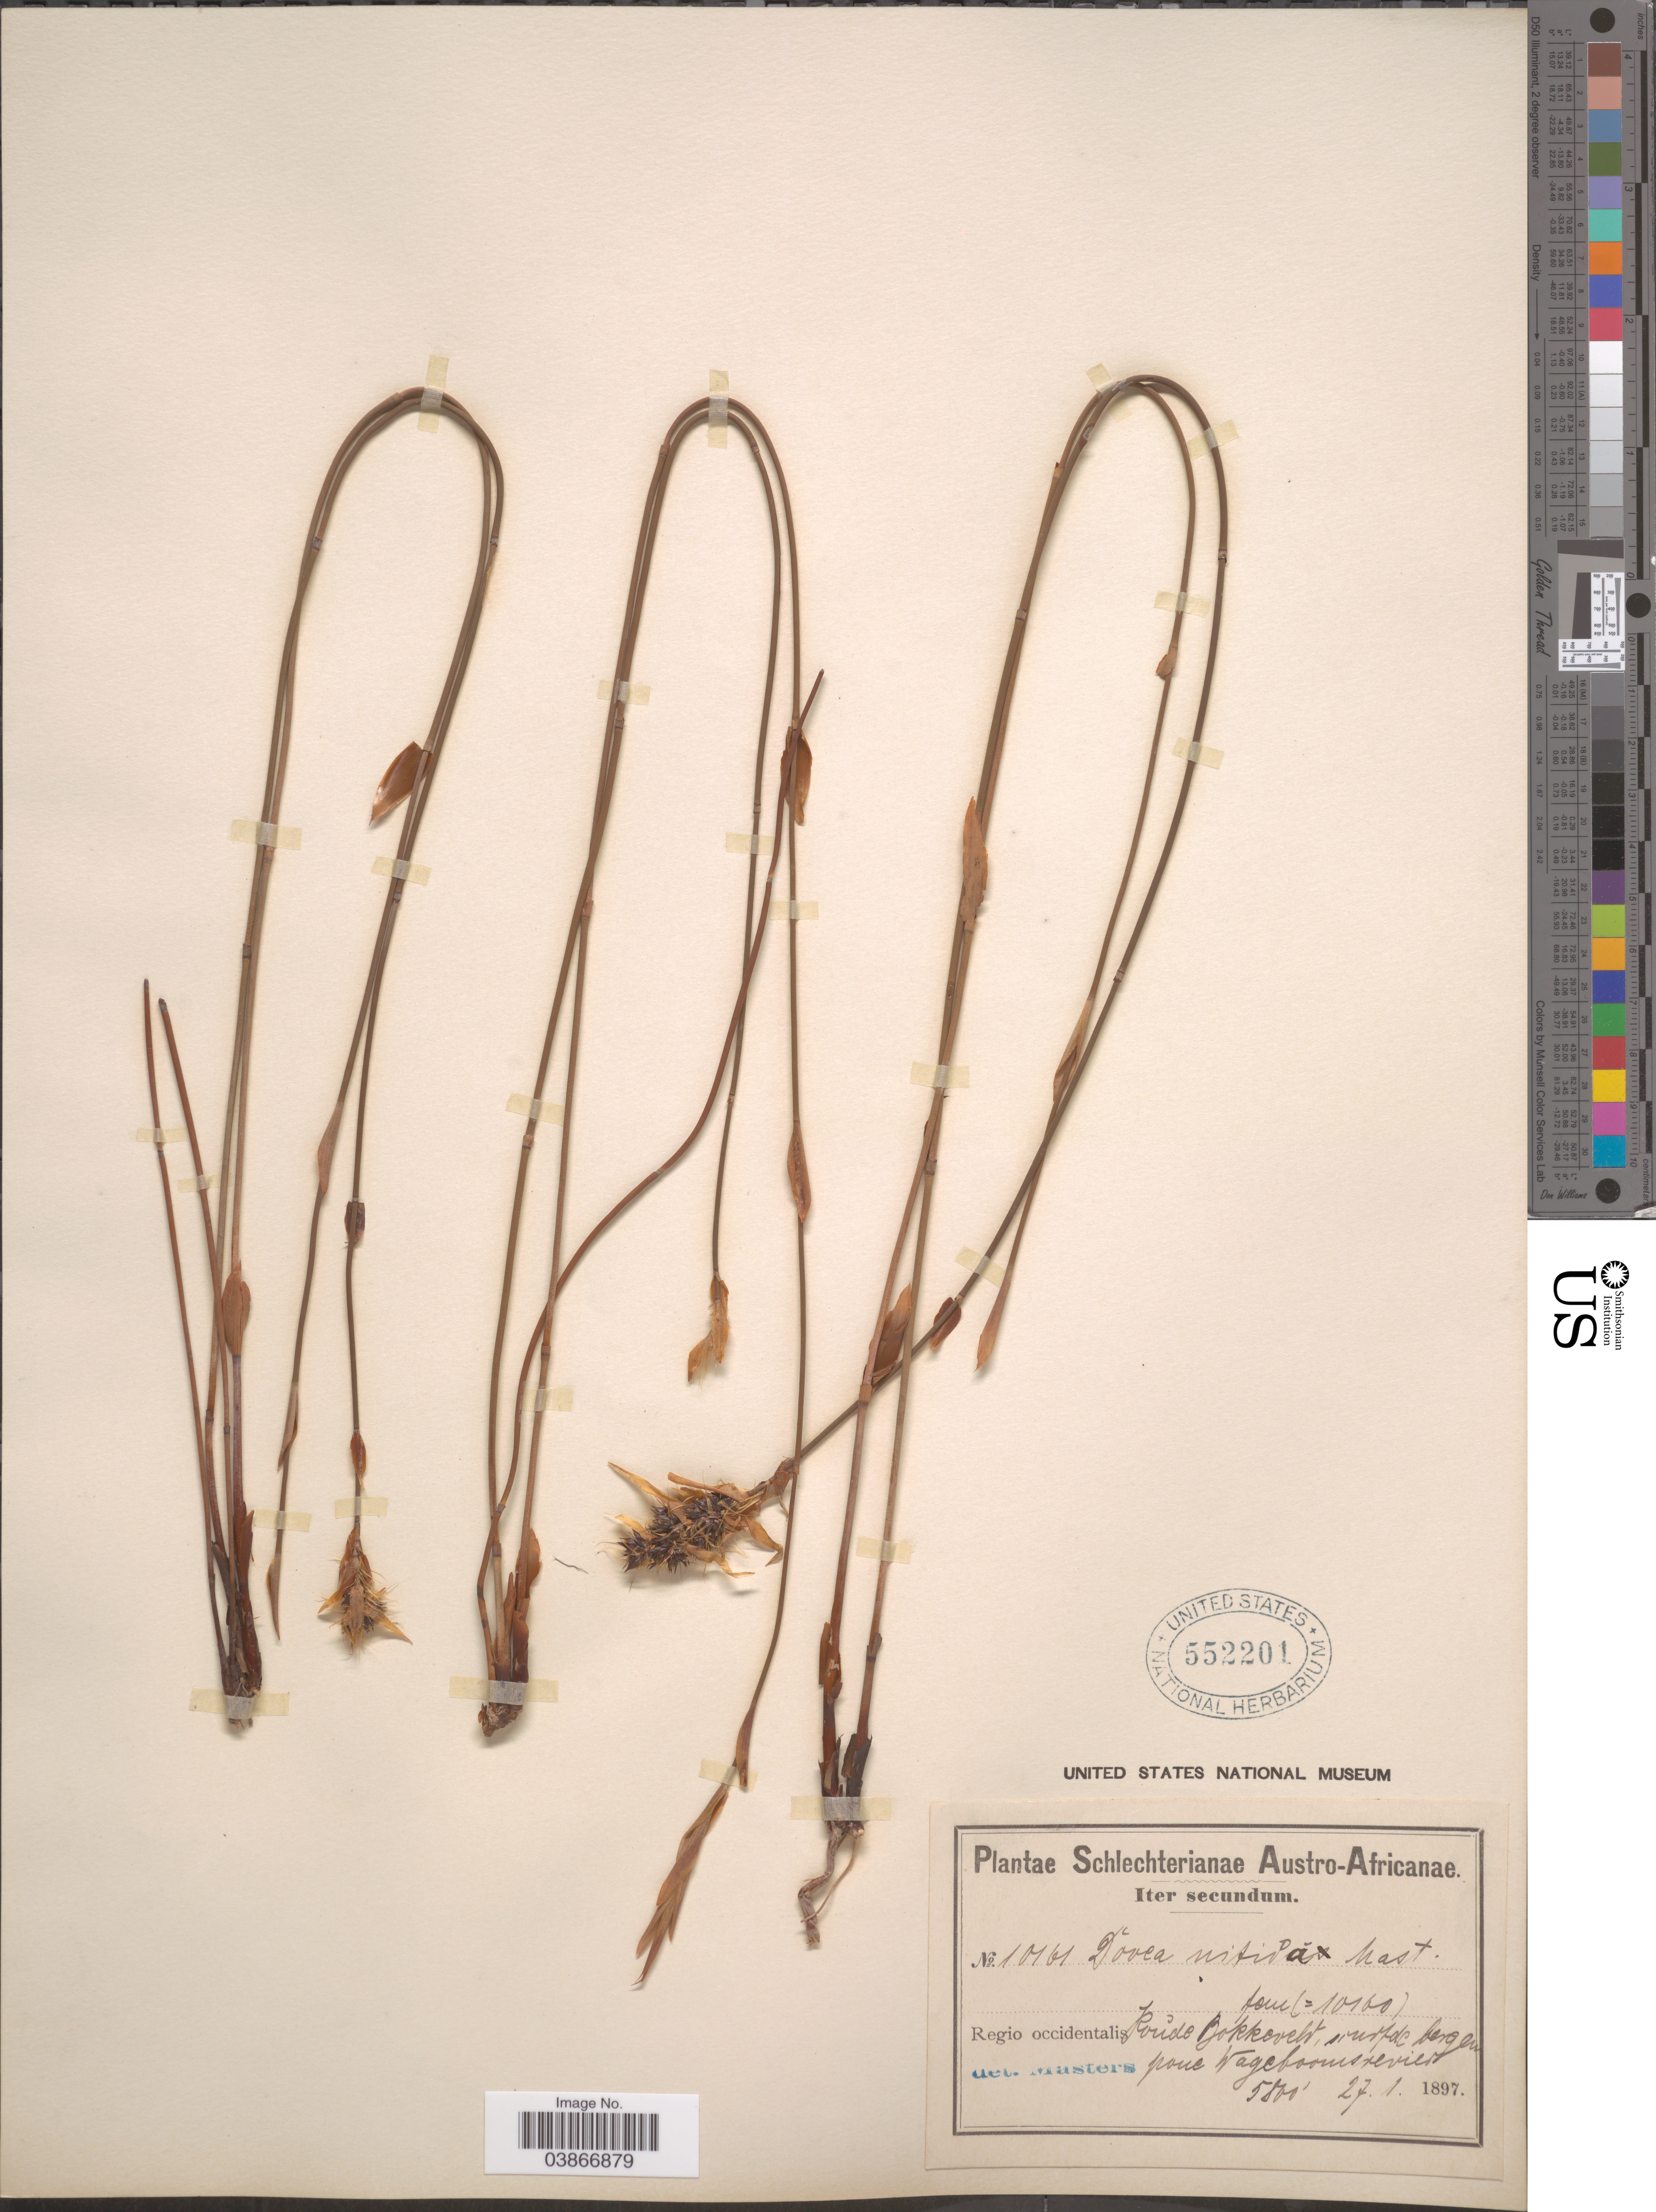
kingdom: Plantae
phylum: Tracheophyta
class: Liliopsida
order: Poales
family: Restionaceae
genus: Askidiosperma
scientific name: Askidiosperma nitidum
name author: (Mast.) H.P. Linder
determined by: Strong, Mark T., (BOT), Smithsonian Institution - National Museum of Natural History (UNITED STATES)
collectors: Schlechter, --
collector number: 10161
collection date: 1897-01-27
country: South Africa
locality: Austro-Africanae. Regio occidentalis. Koȗde Bokkeveld, Skurfde bergen pone Wageboomsrevier.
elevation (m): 1768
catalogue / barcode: US 552201